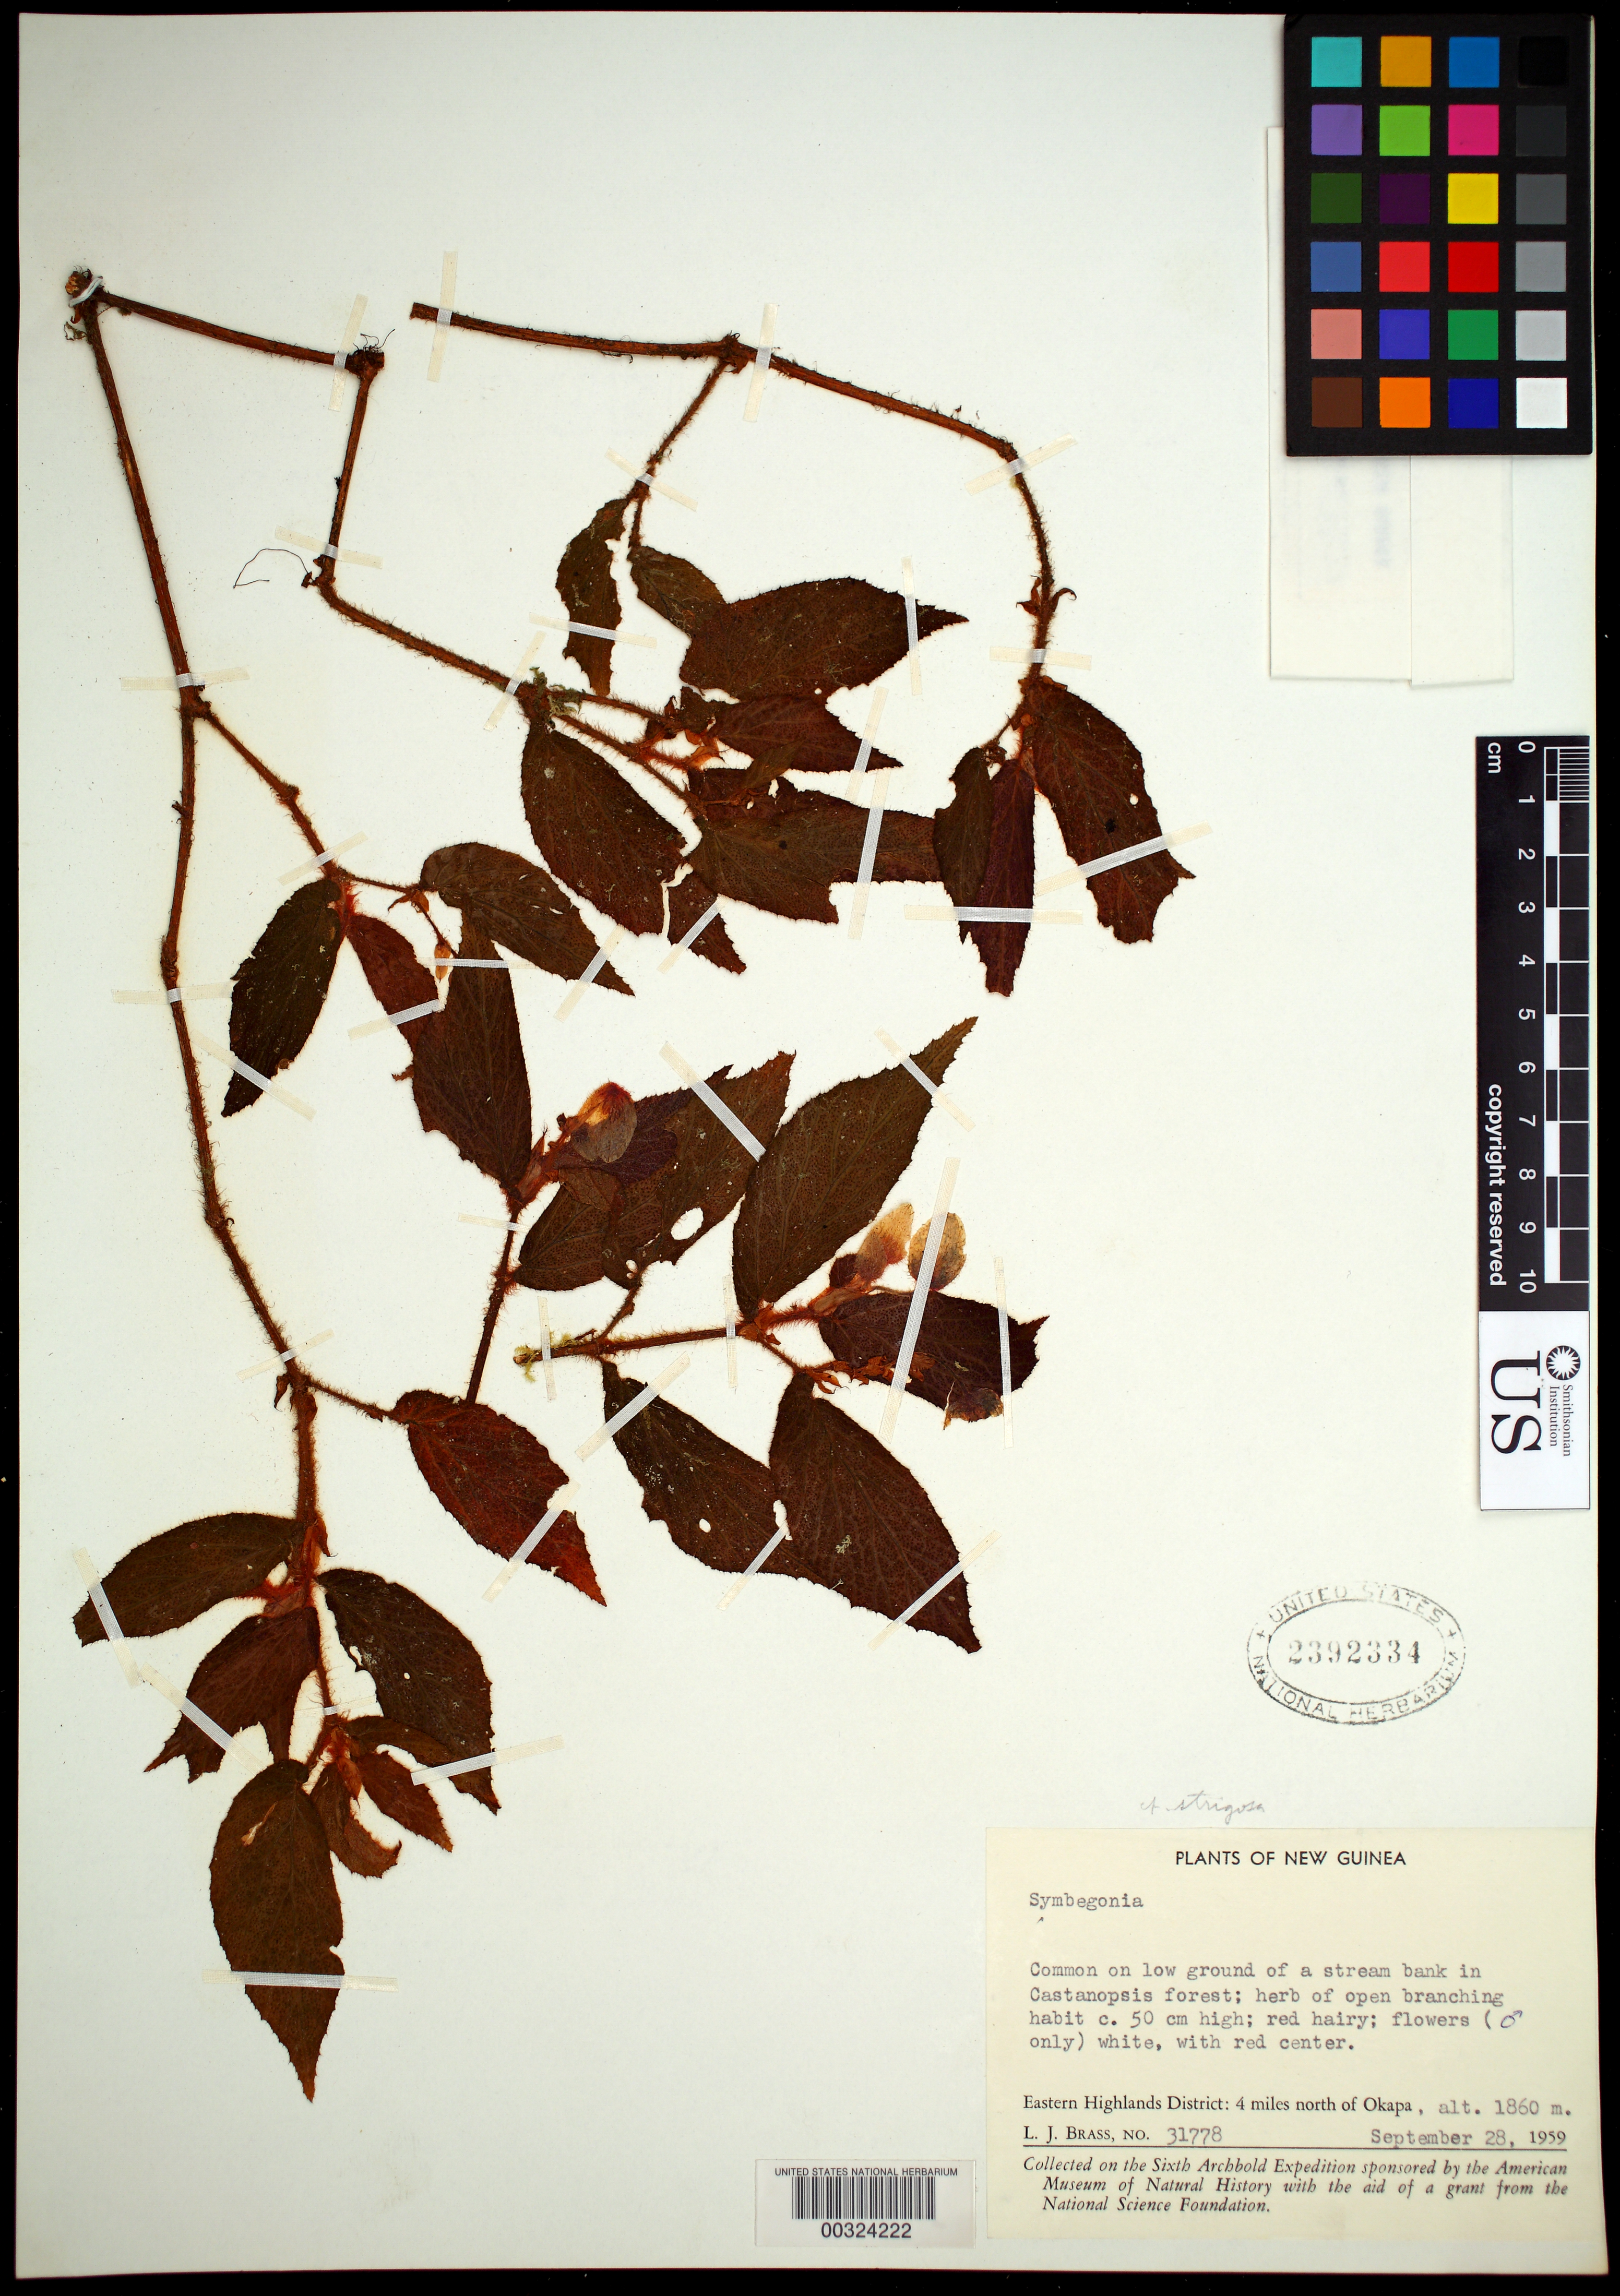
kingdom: Plantae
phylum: Tracheophyta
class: Magnoliopsida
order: Cucurbitales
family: Begoniaceae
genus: Begonia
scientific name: Begonia strigosa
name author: (Warb.) L.L. Forrest & Hollingsw.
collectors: L. J. Brass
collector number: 31778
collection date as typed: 28 Sep 1959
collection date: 1959-09-28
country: Papua New Guinea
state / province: Eastern Highlands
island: New Guinea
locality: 4 mi n of of okapa, stream bank in castanopsis forest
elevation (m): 1860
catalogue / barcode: US 2392334